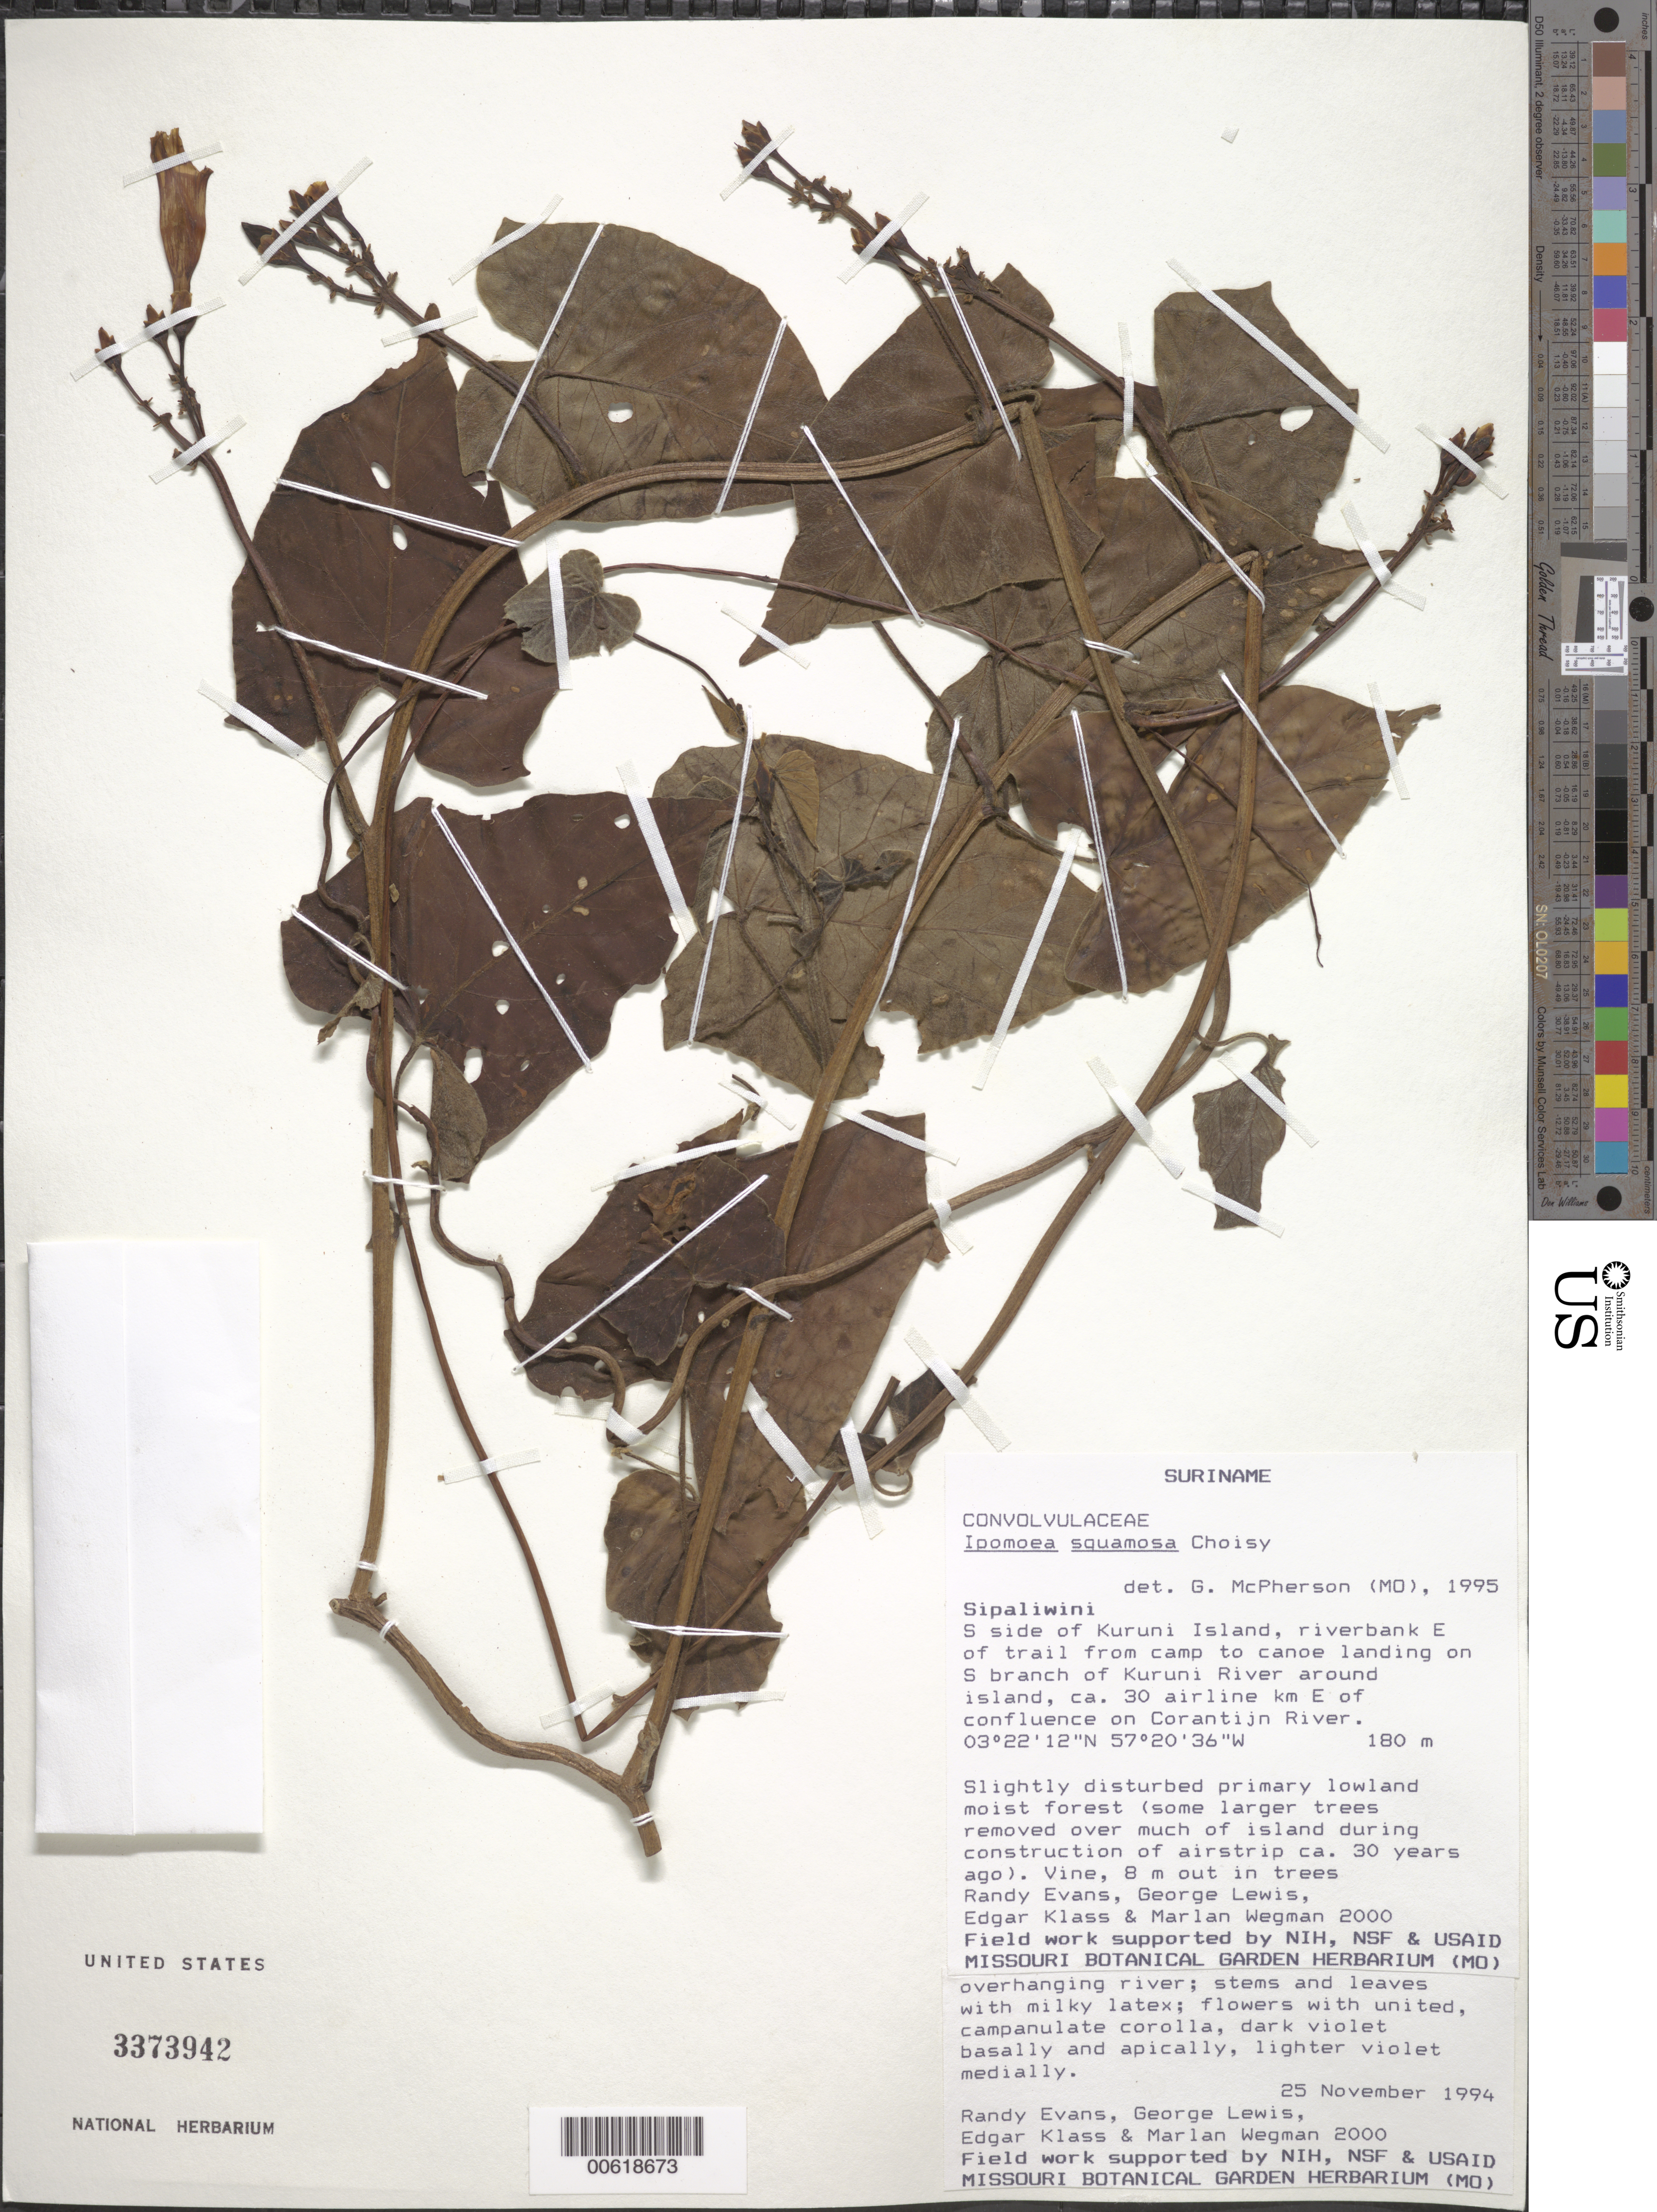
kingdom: Plantae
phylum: Tracheophyta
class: Magnoliopsida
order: Solanales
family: Convolvulaceae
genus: Ipomoea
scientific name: Ipomoea squamosa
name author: Choisy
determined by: McPherson, G. D., (MO), Missouri Botanical Garden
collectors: R. Evans, G. Lewis, E. Klass & M. Wegman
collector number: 2000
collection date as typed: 25-Nov-94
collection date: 1994-11-25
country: Suriname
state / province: Sipaliwini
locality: Kuruni Island, S side, E of trail from camp to cañoe landing on S branch of Kuruni R.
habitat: Slightly disturbed primary lowland moist forest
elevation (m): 180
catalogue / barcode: US 3373942